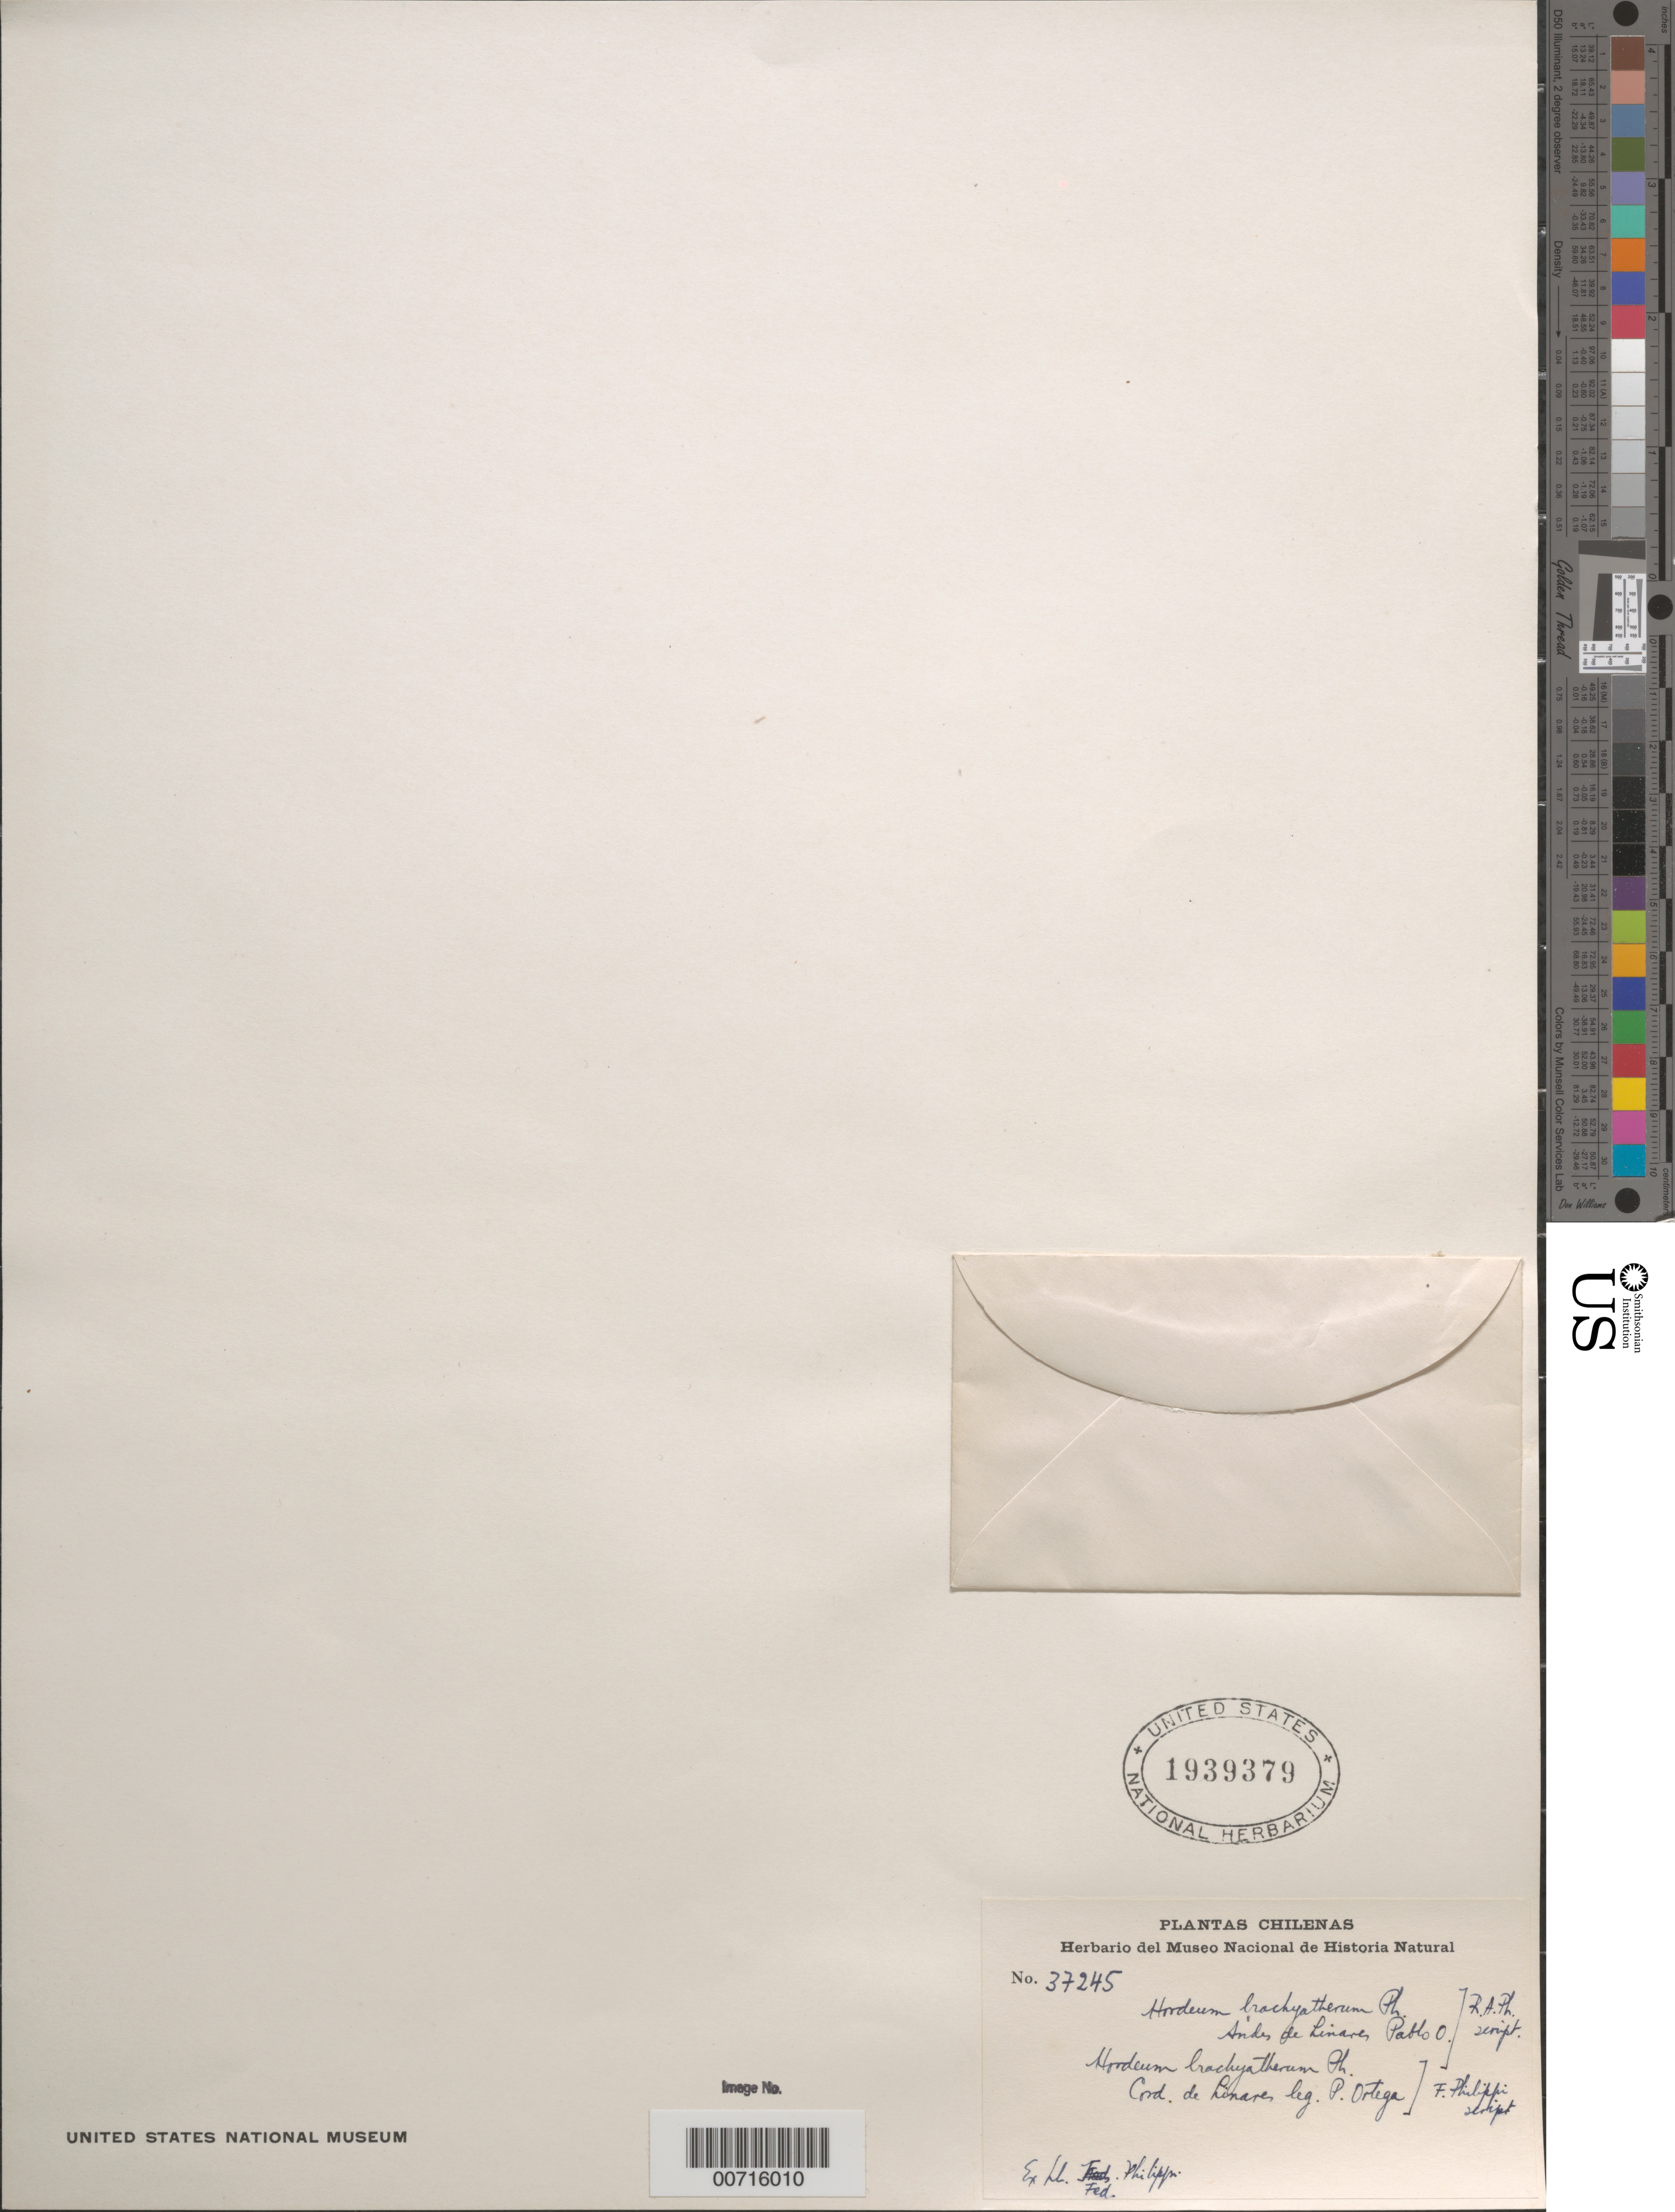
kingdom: Plantae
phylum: Tracheophyta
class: Liliopsida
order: Poales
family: Poaceae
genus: Hordeum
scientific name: Hordeum brachyantherum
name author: Nevski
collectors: P. Ortega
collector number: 37245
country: Chile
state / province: Maule (VII)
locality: Chilenas. Cord. de Linares.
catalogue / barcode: US 1939379